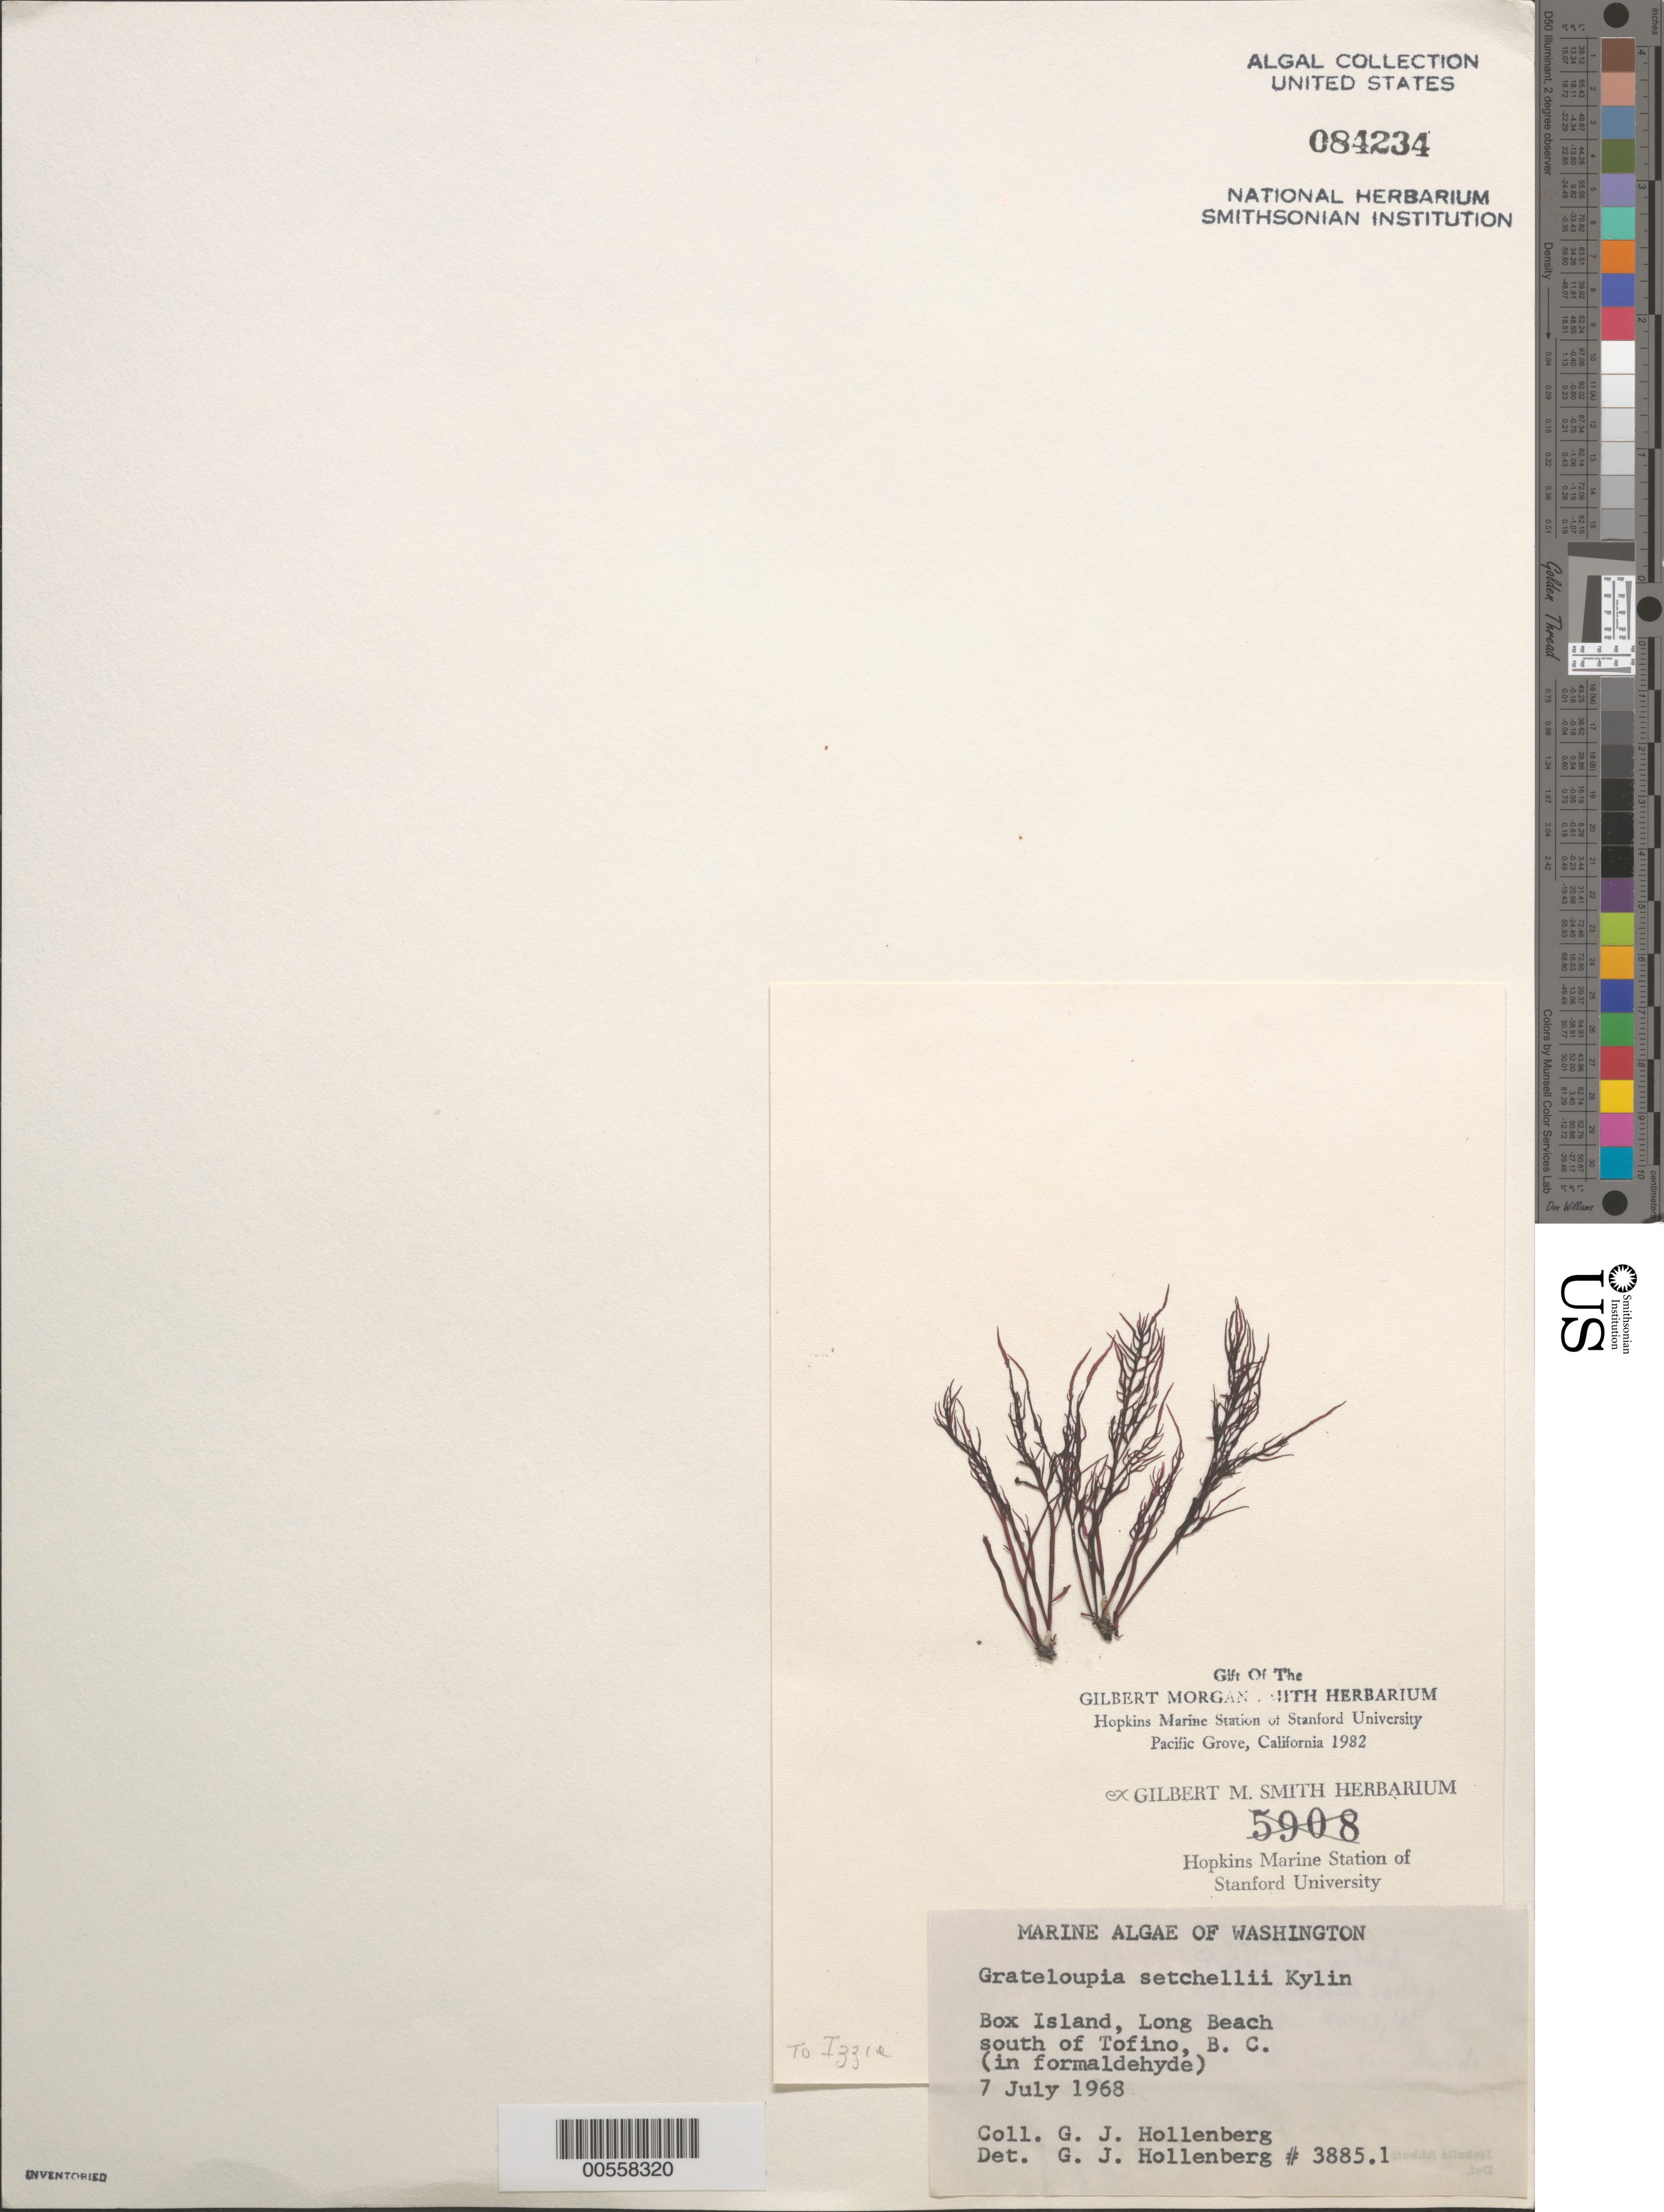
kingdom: Plantae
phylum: Rhodophyta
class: Florideophyceae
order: Halymeniales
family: Halymeniaceae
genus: Norrissia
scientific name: Norrissia setchellii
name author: (Kylin) M.S. Balakrishnan in Desikachary & Raja Rao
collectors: G. Hollenberg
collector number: GJH 3885.1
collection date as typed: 07 Jul 1968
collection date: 1968-07-07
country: Canada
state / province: British Columbia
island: Box Island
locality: Long Beach, south of Tofino, Vancouver Island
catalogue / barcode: US 84234